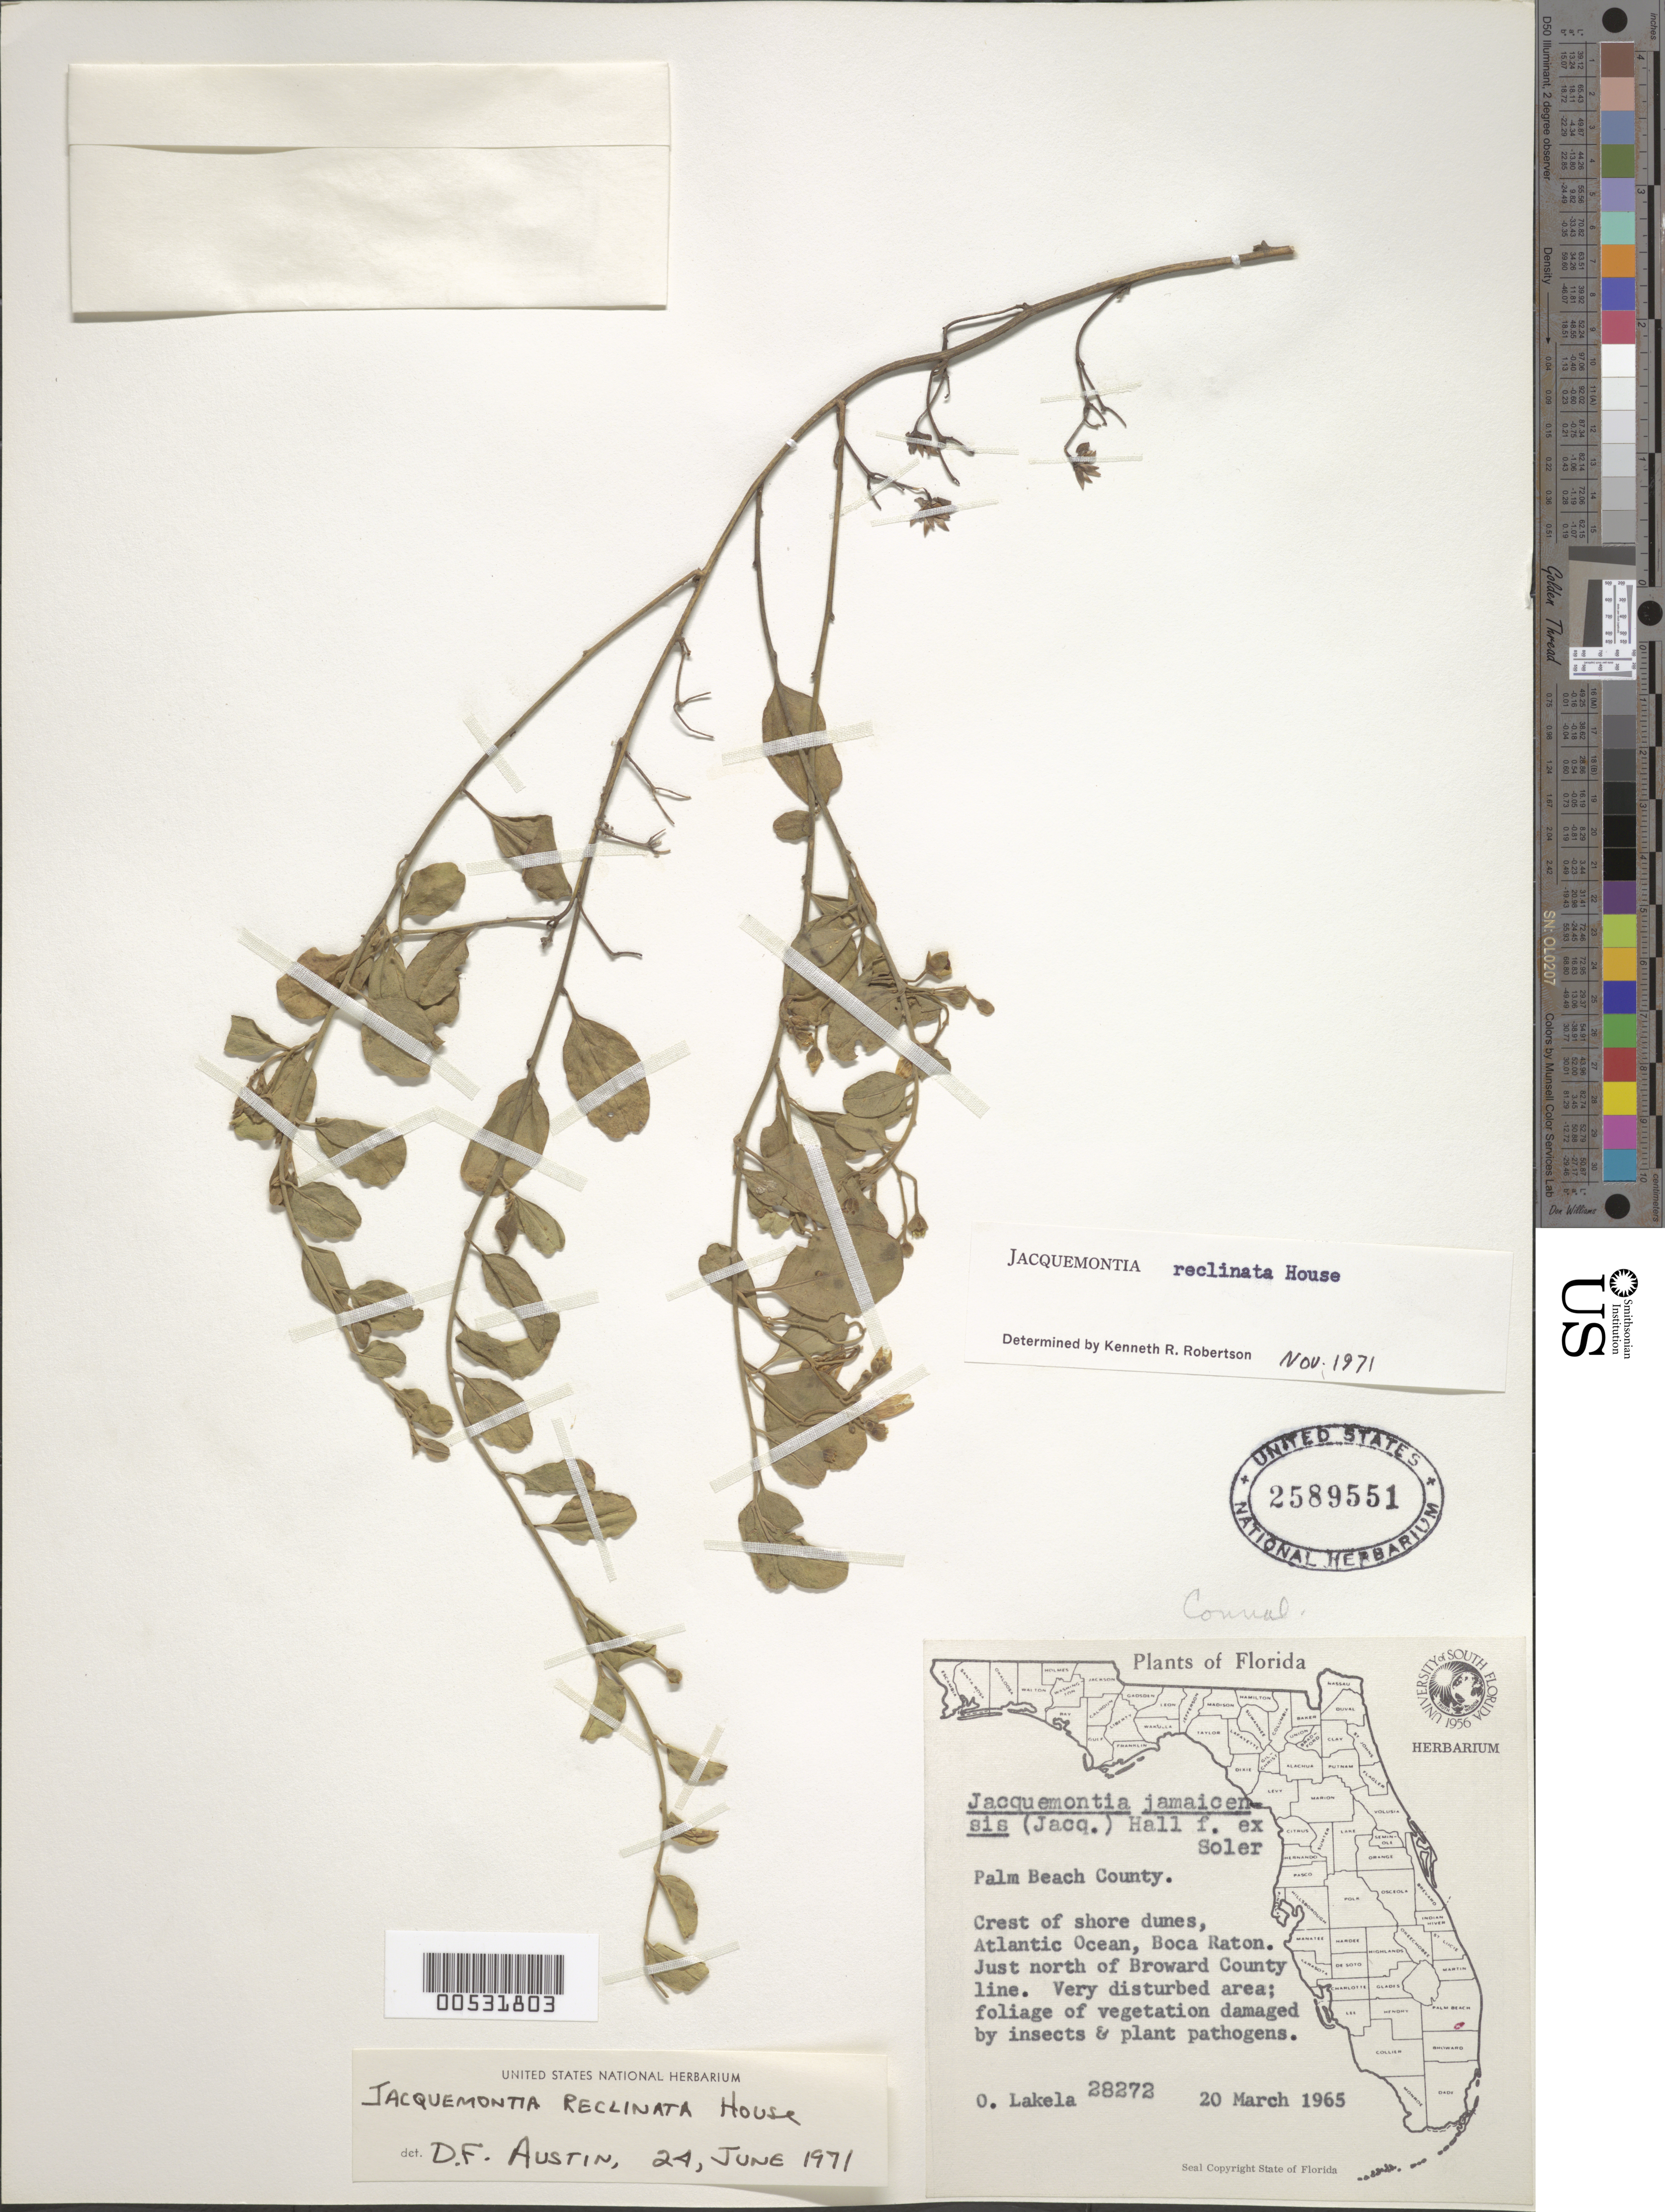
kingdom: Plantae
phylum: Tracheophyta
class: Magnoliopsida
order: Solanales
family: Convolvulaceae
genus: Jacquemontia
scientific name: Jacquemontia reclinata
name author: House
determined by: Robertson, K. R.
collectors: O. K. Lakela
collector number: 28272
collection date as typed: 20 Mar 1965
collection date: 1965-03-20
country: United States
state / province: Florida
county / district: Palm Beach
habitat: Crest of shore dunes, Atlantic Ocean.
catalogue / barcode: US 2589551